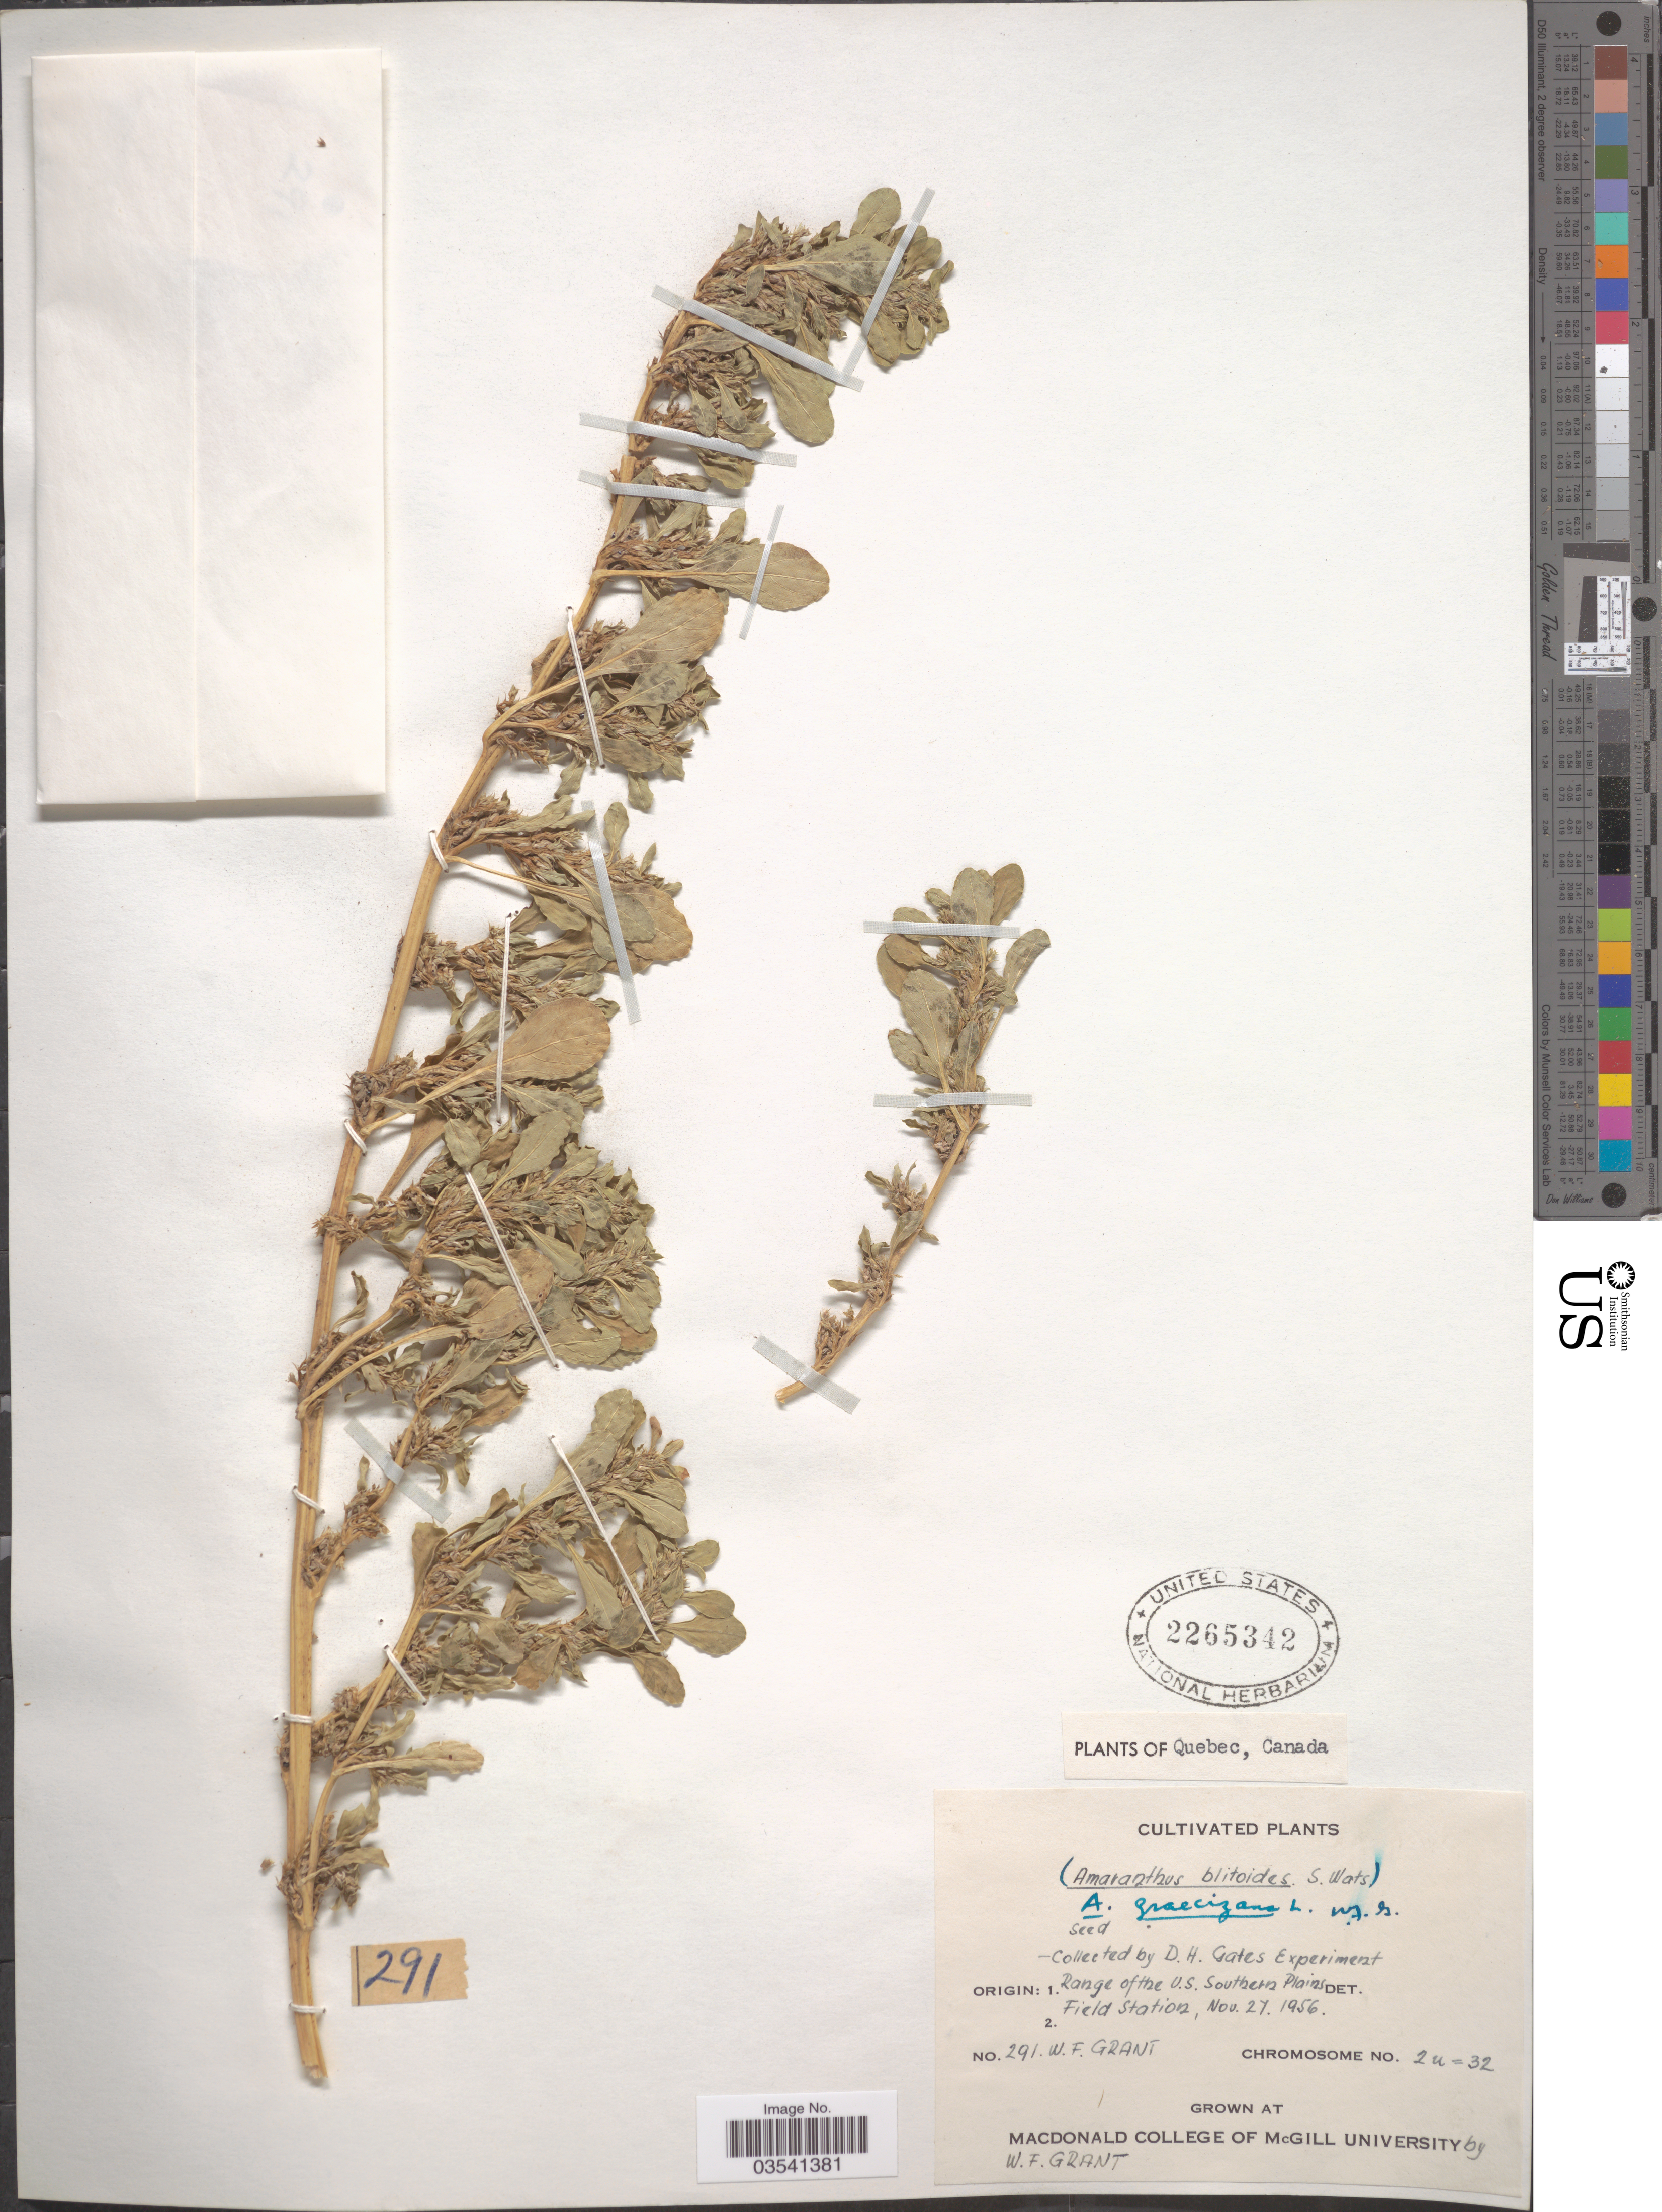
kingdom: Plantae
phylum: Tracheophyta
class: Magnoliopsida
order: Caryophyllales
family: Amaranthaceae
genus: Amaranthus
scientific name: Amaranthus graecizans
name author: L.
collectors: W. Grant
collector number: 291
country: Canada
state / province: Quebec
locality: Grown at MacDonald College of McGill University.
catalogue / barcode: US 2265342